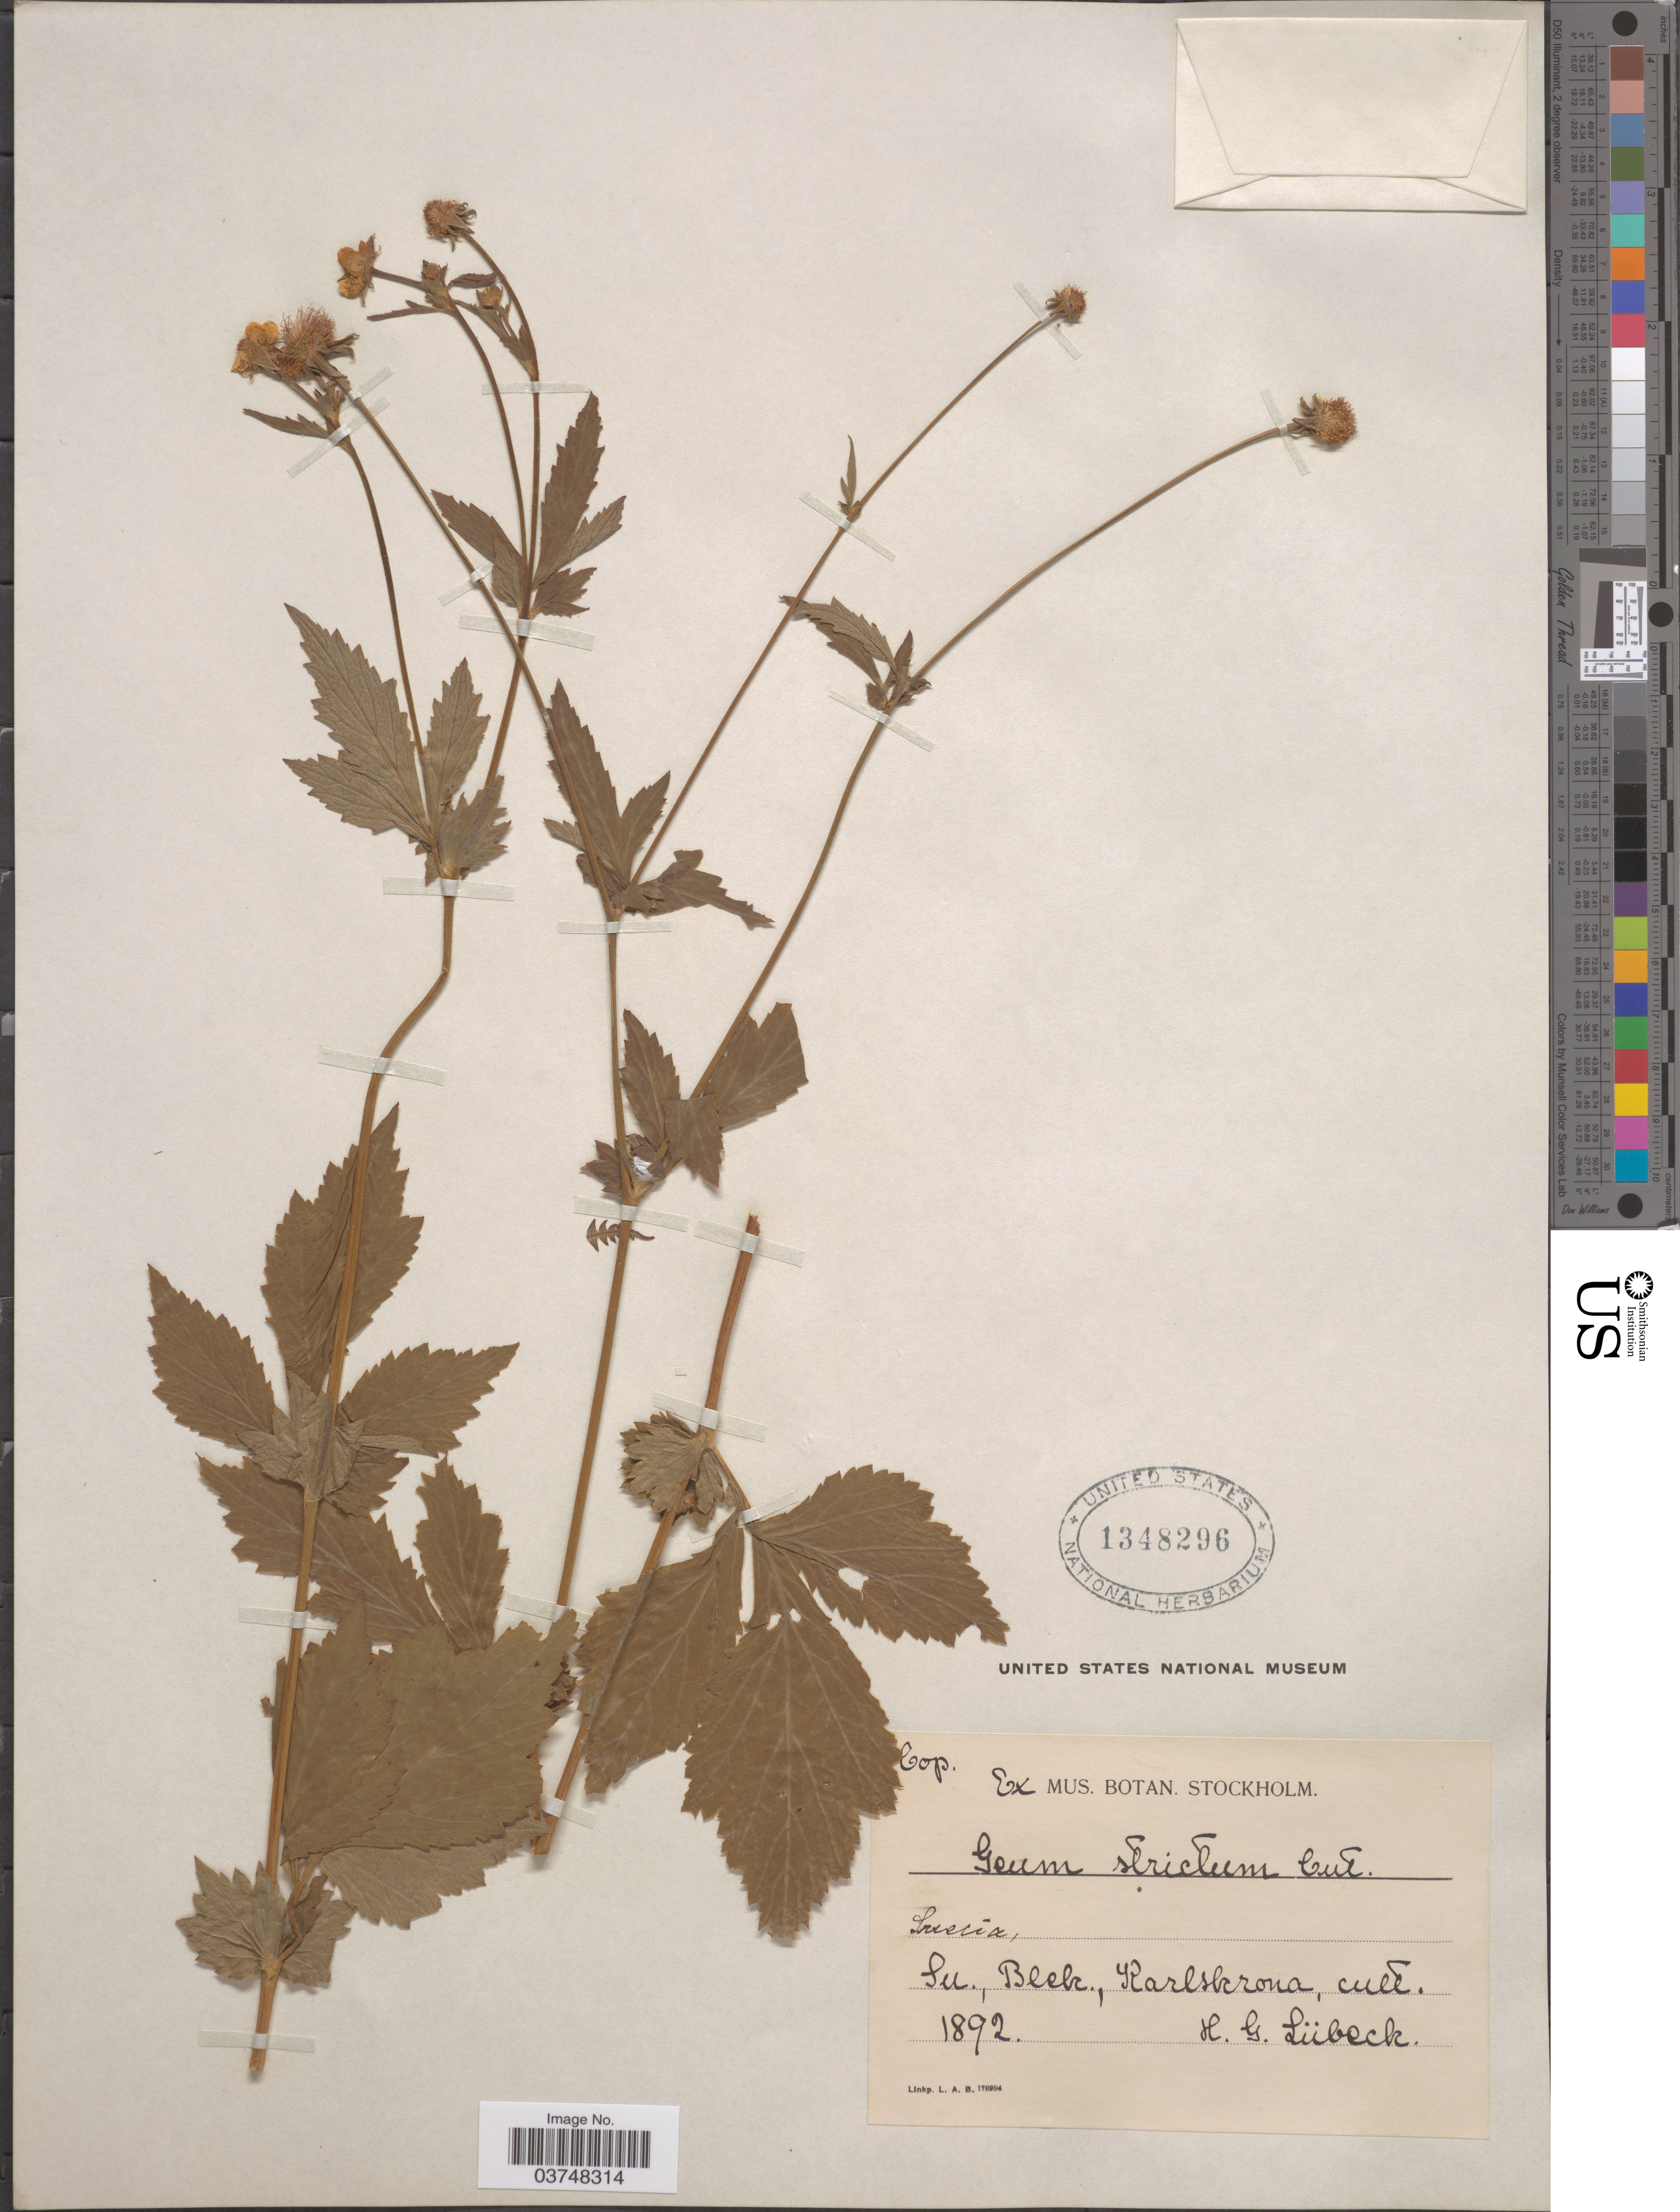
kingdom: Plantae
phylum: Tracheophyta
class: Magnoliopsida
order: Rosales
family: Rosaceae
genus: Geum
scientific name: Geum strictum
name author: Aiton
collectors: H. Lübeck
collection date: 1892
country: Sweden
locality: Suecia, Su., Beck., Karlskrona, cult.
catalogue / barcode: US 1348296